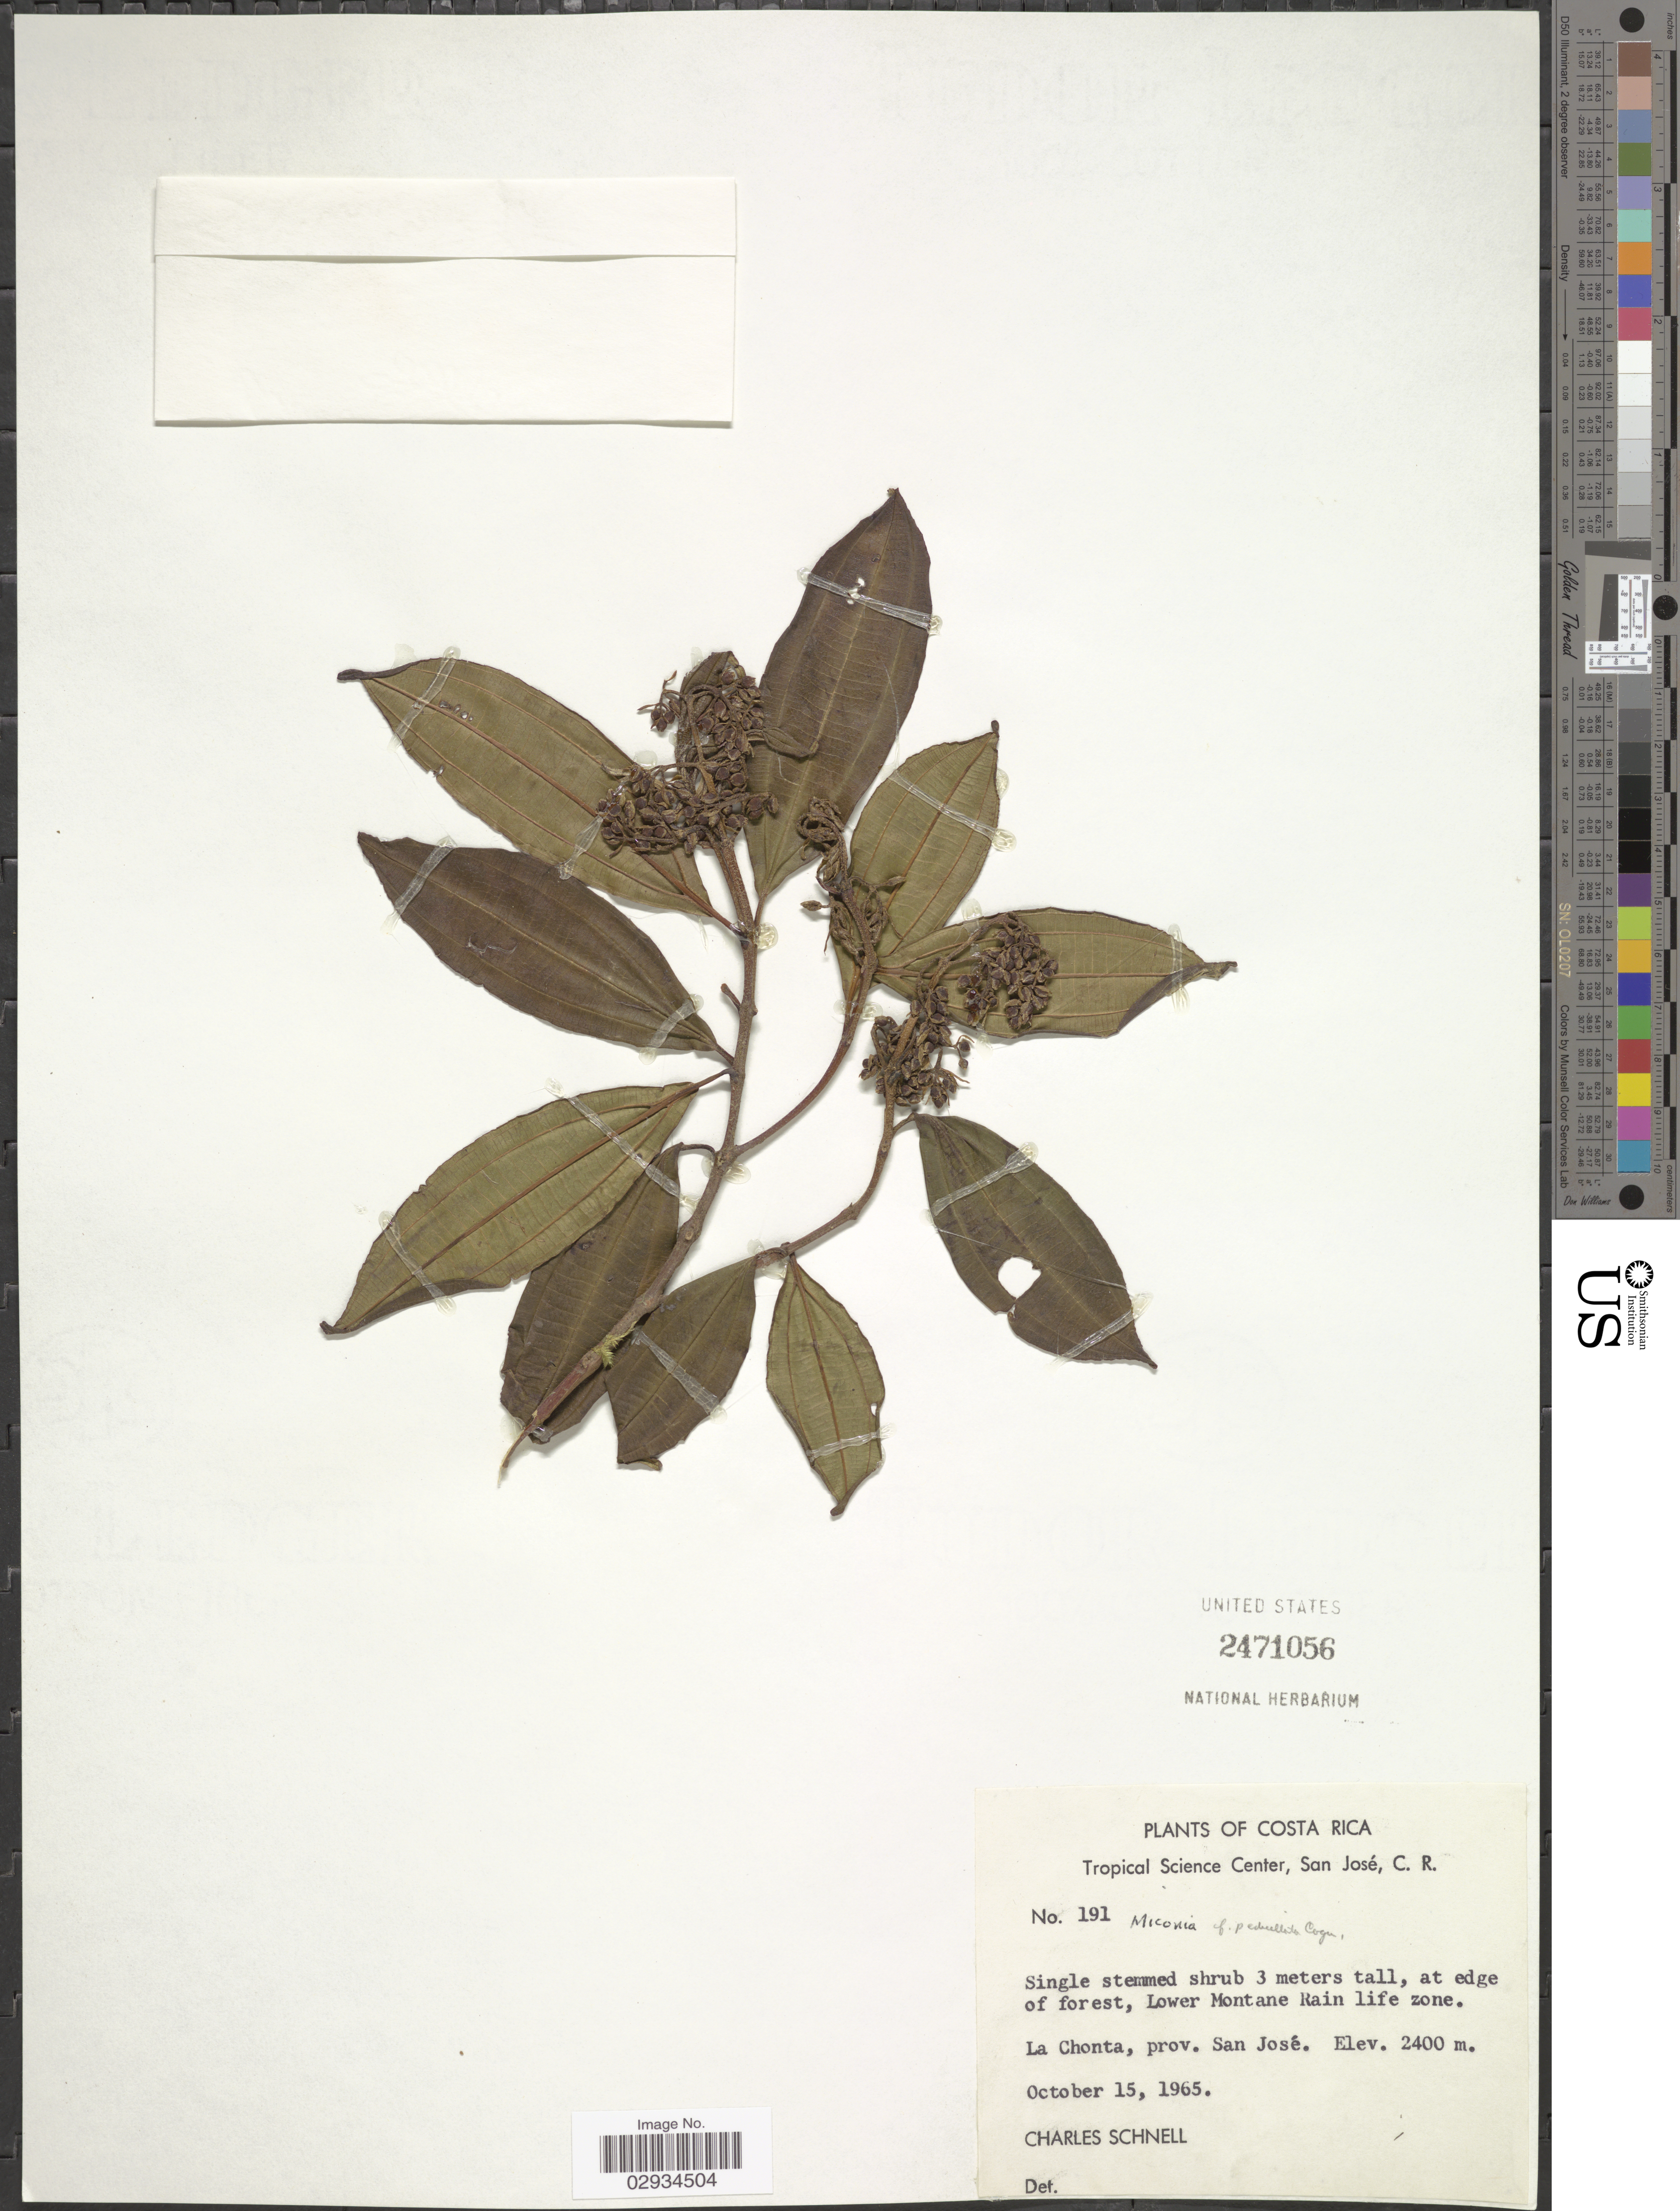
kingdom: Plantae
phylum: Tracheophyta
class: Magnoliopsida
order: Myrtales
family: Melastomataceae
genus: Miconia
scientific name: Miconia theizans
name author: (Bonpl.) Cogn.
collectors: C. Schnell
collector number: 191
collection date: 1965-10-15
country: Costa Rica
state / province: San José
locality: La Chonta.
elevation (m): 2400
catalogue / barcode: US 2471056